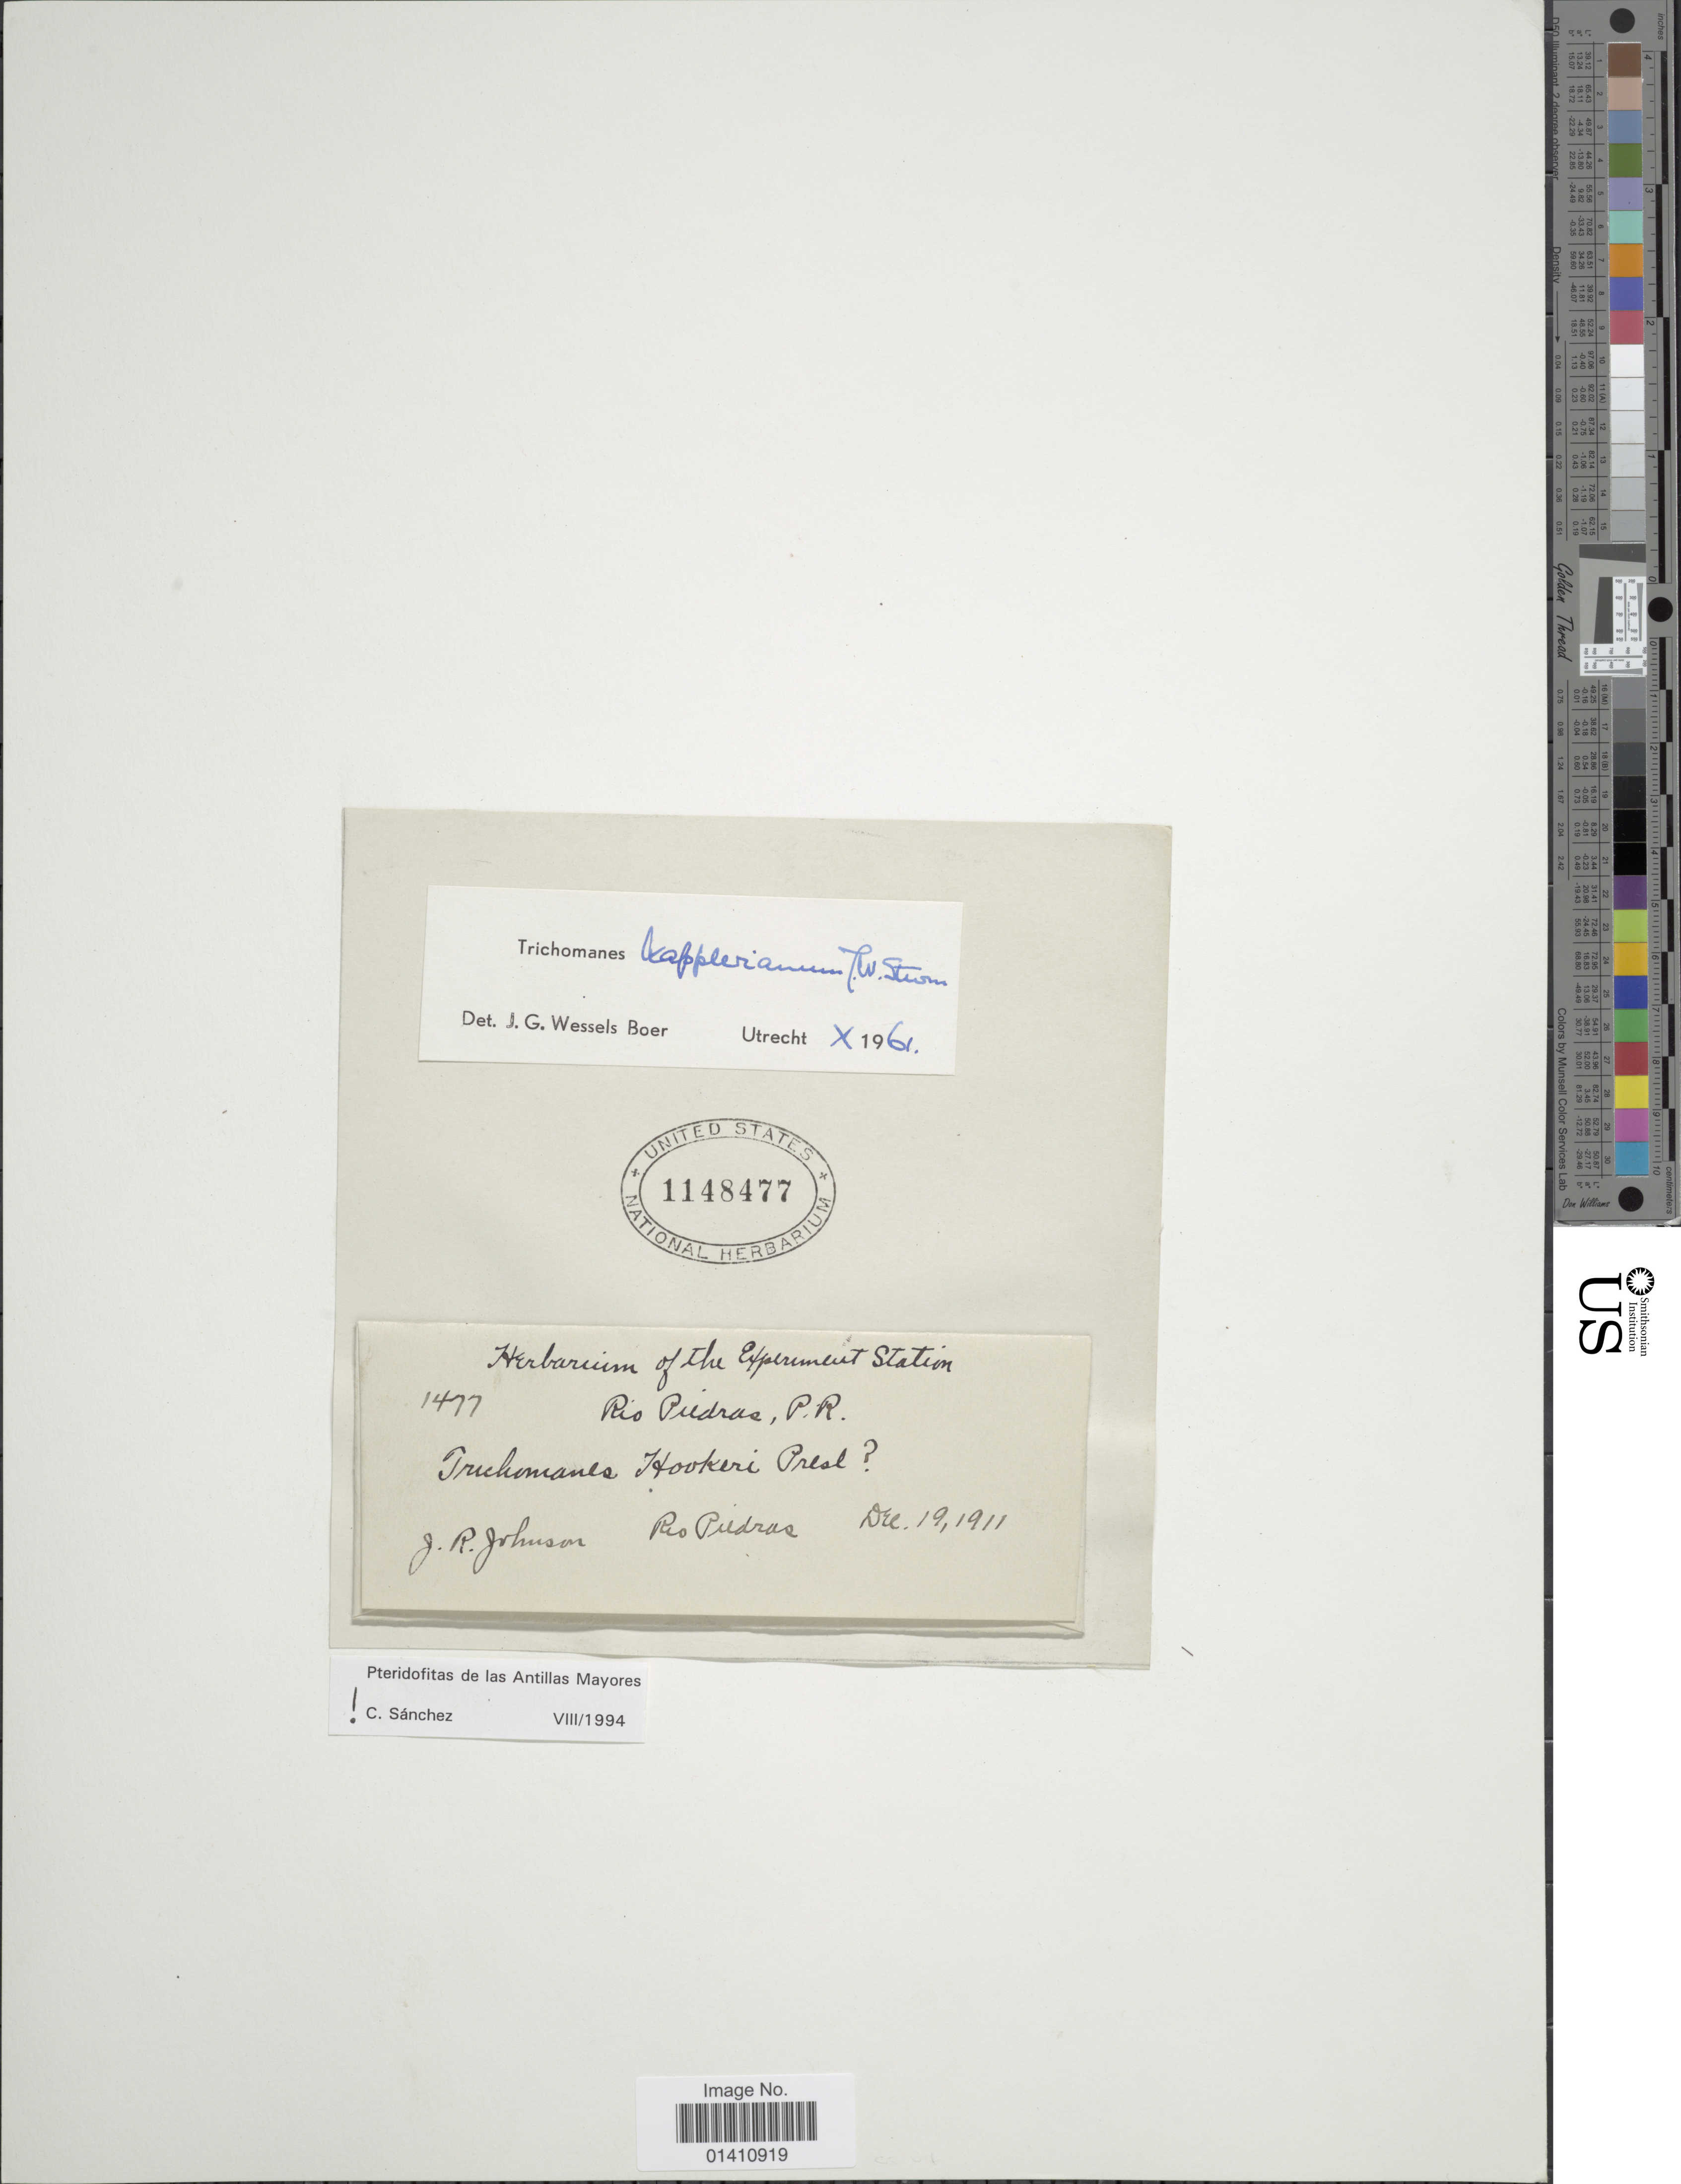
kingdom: Plantae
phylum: Tracheophyta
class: Polypodiopsida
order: Hymenophyllales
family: Hymenophyllaceae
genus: Didymoglossum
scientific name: Didymoglossum kapplerianum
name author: (Sturm) Ebihara & Dubuisson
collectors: J. R. Johnson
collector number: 1477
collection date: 1911-12-19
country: Puerto Rico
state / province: Rio Piedras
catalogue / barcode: US 1148477